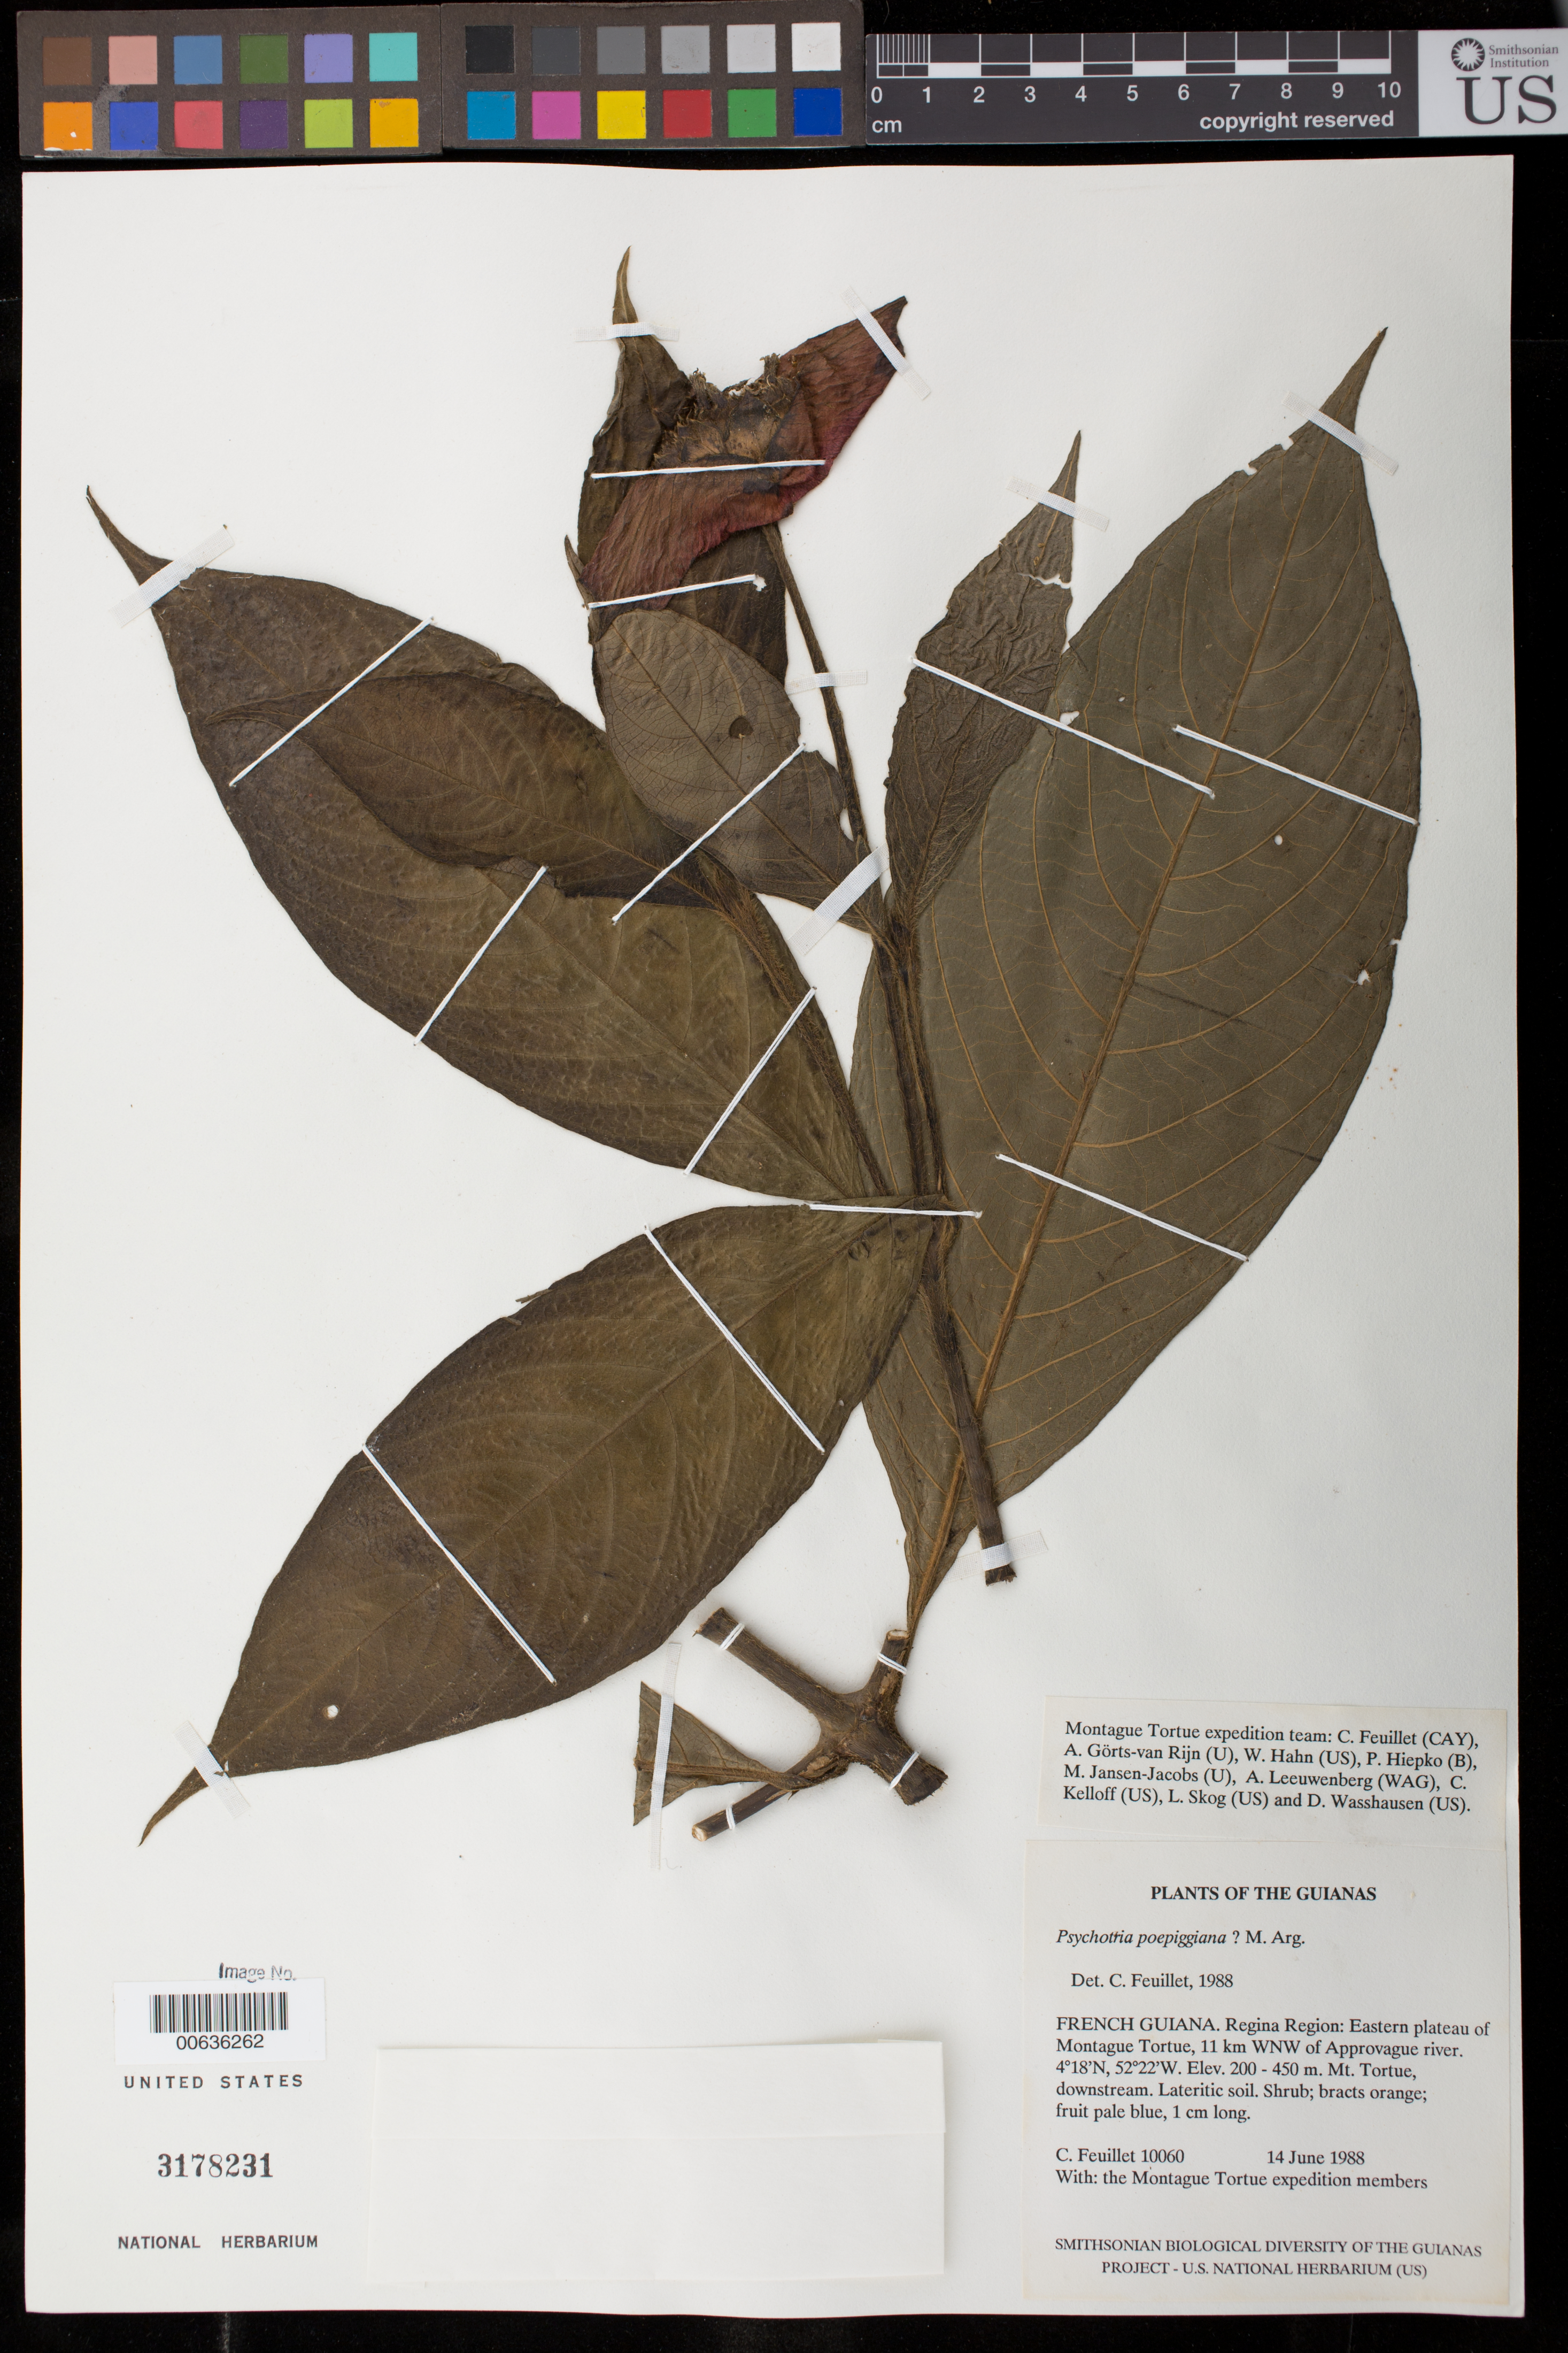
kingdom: Plantae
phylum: Tracheophyta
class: Magnoliopsida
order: Gentianales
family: Rubiaceae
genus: Palicourea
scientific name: Palicourea tomentosa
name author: (Aubl.) Borhidi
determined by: Kirkbride, J. H., Jr.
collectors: C. Feuillet & Montagne Torte Exped. members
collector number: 10060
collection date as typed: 14 June 1988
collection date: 1988-06-14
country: French Guiana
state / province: Cayenne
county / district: Regina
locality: Eastern plateau of Montagne Tortue, 11 km WNW of Approuague river. Downstream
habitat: Lateritic soil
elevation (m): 200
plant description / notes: very nice duplicate